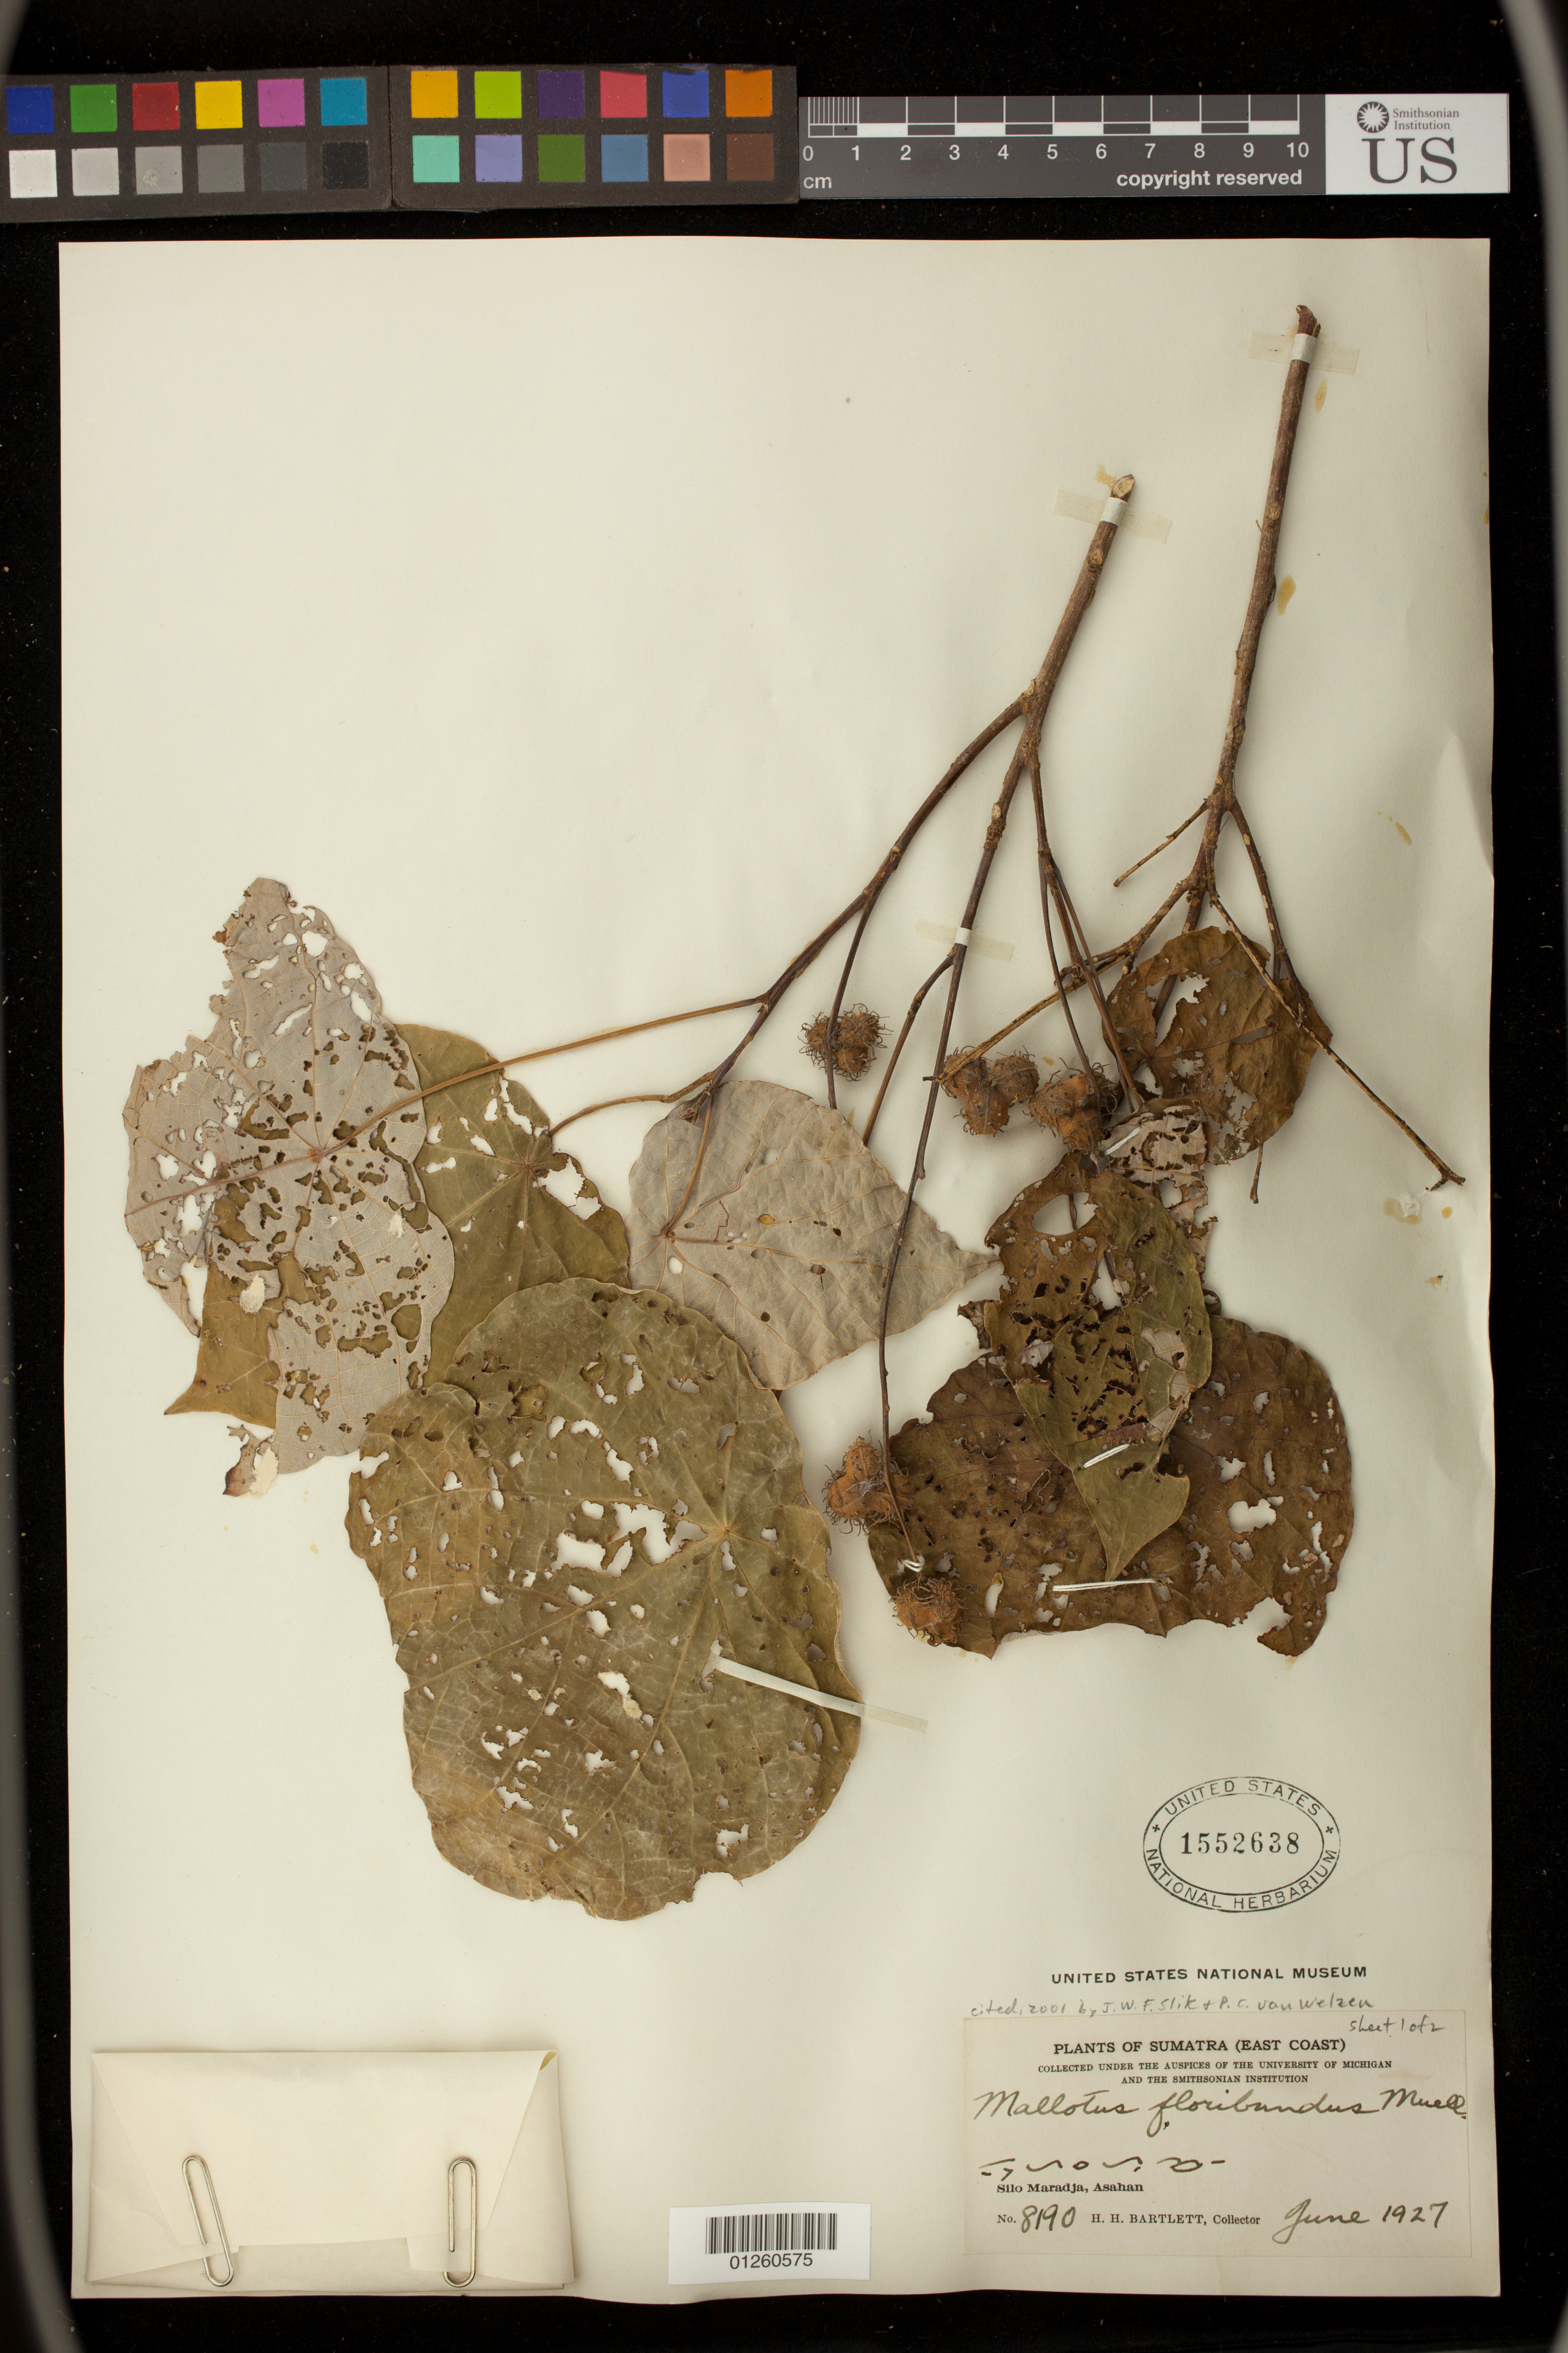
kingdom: Plantae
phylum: Tracheophyta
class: Magnoliopsida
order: Malpighiales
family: Euphorbiaceae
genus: Mallotus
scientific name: Mallotus floribundus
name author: (Blume) Müll. Arg.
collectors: H. H. Bartlett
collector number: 8190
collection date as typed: Jun 1927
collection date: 1927-06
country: Indonesia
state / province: Sumatra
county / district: Sumatera Utara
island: Sumatra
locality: Silo Maradja, Asahan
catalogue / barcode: US 1552638